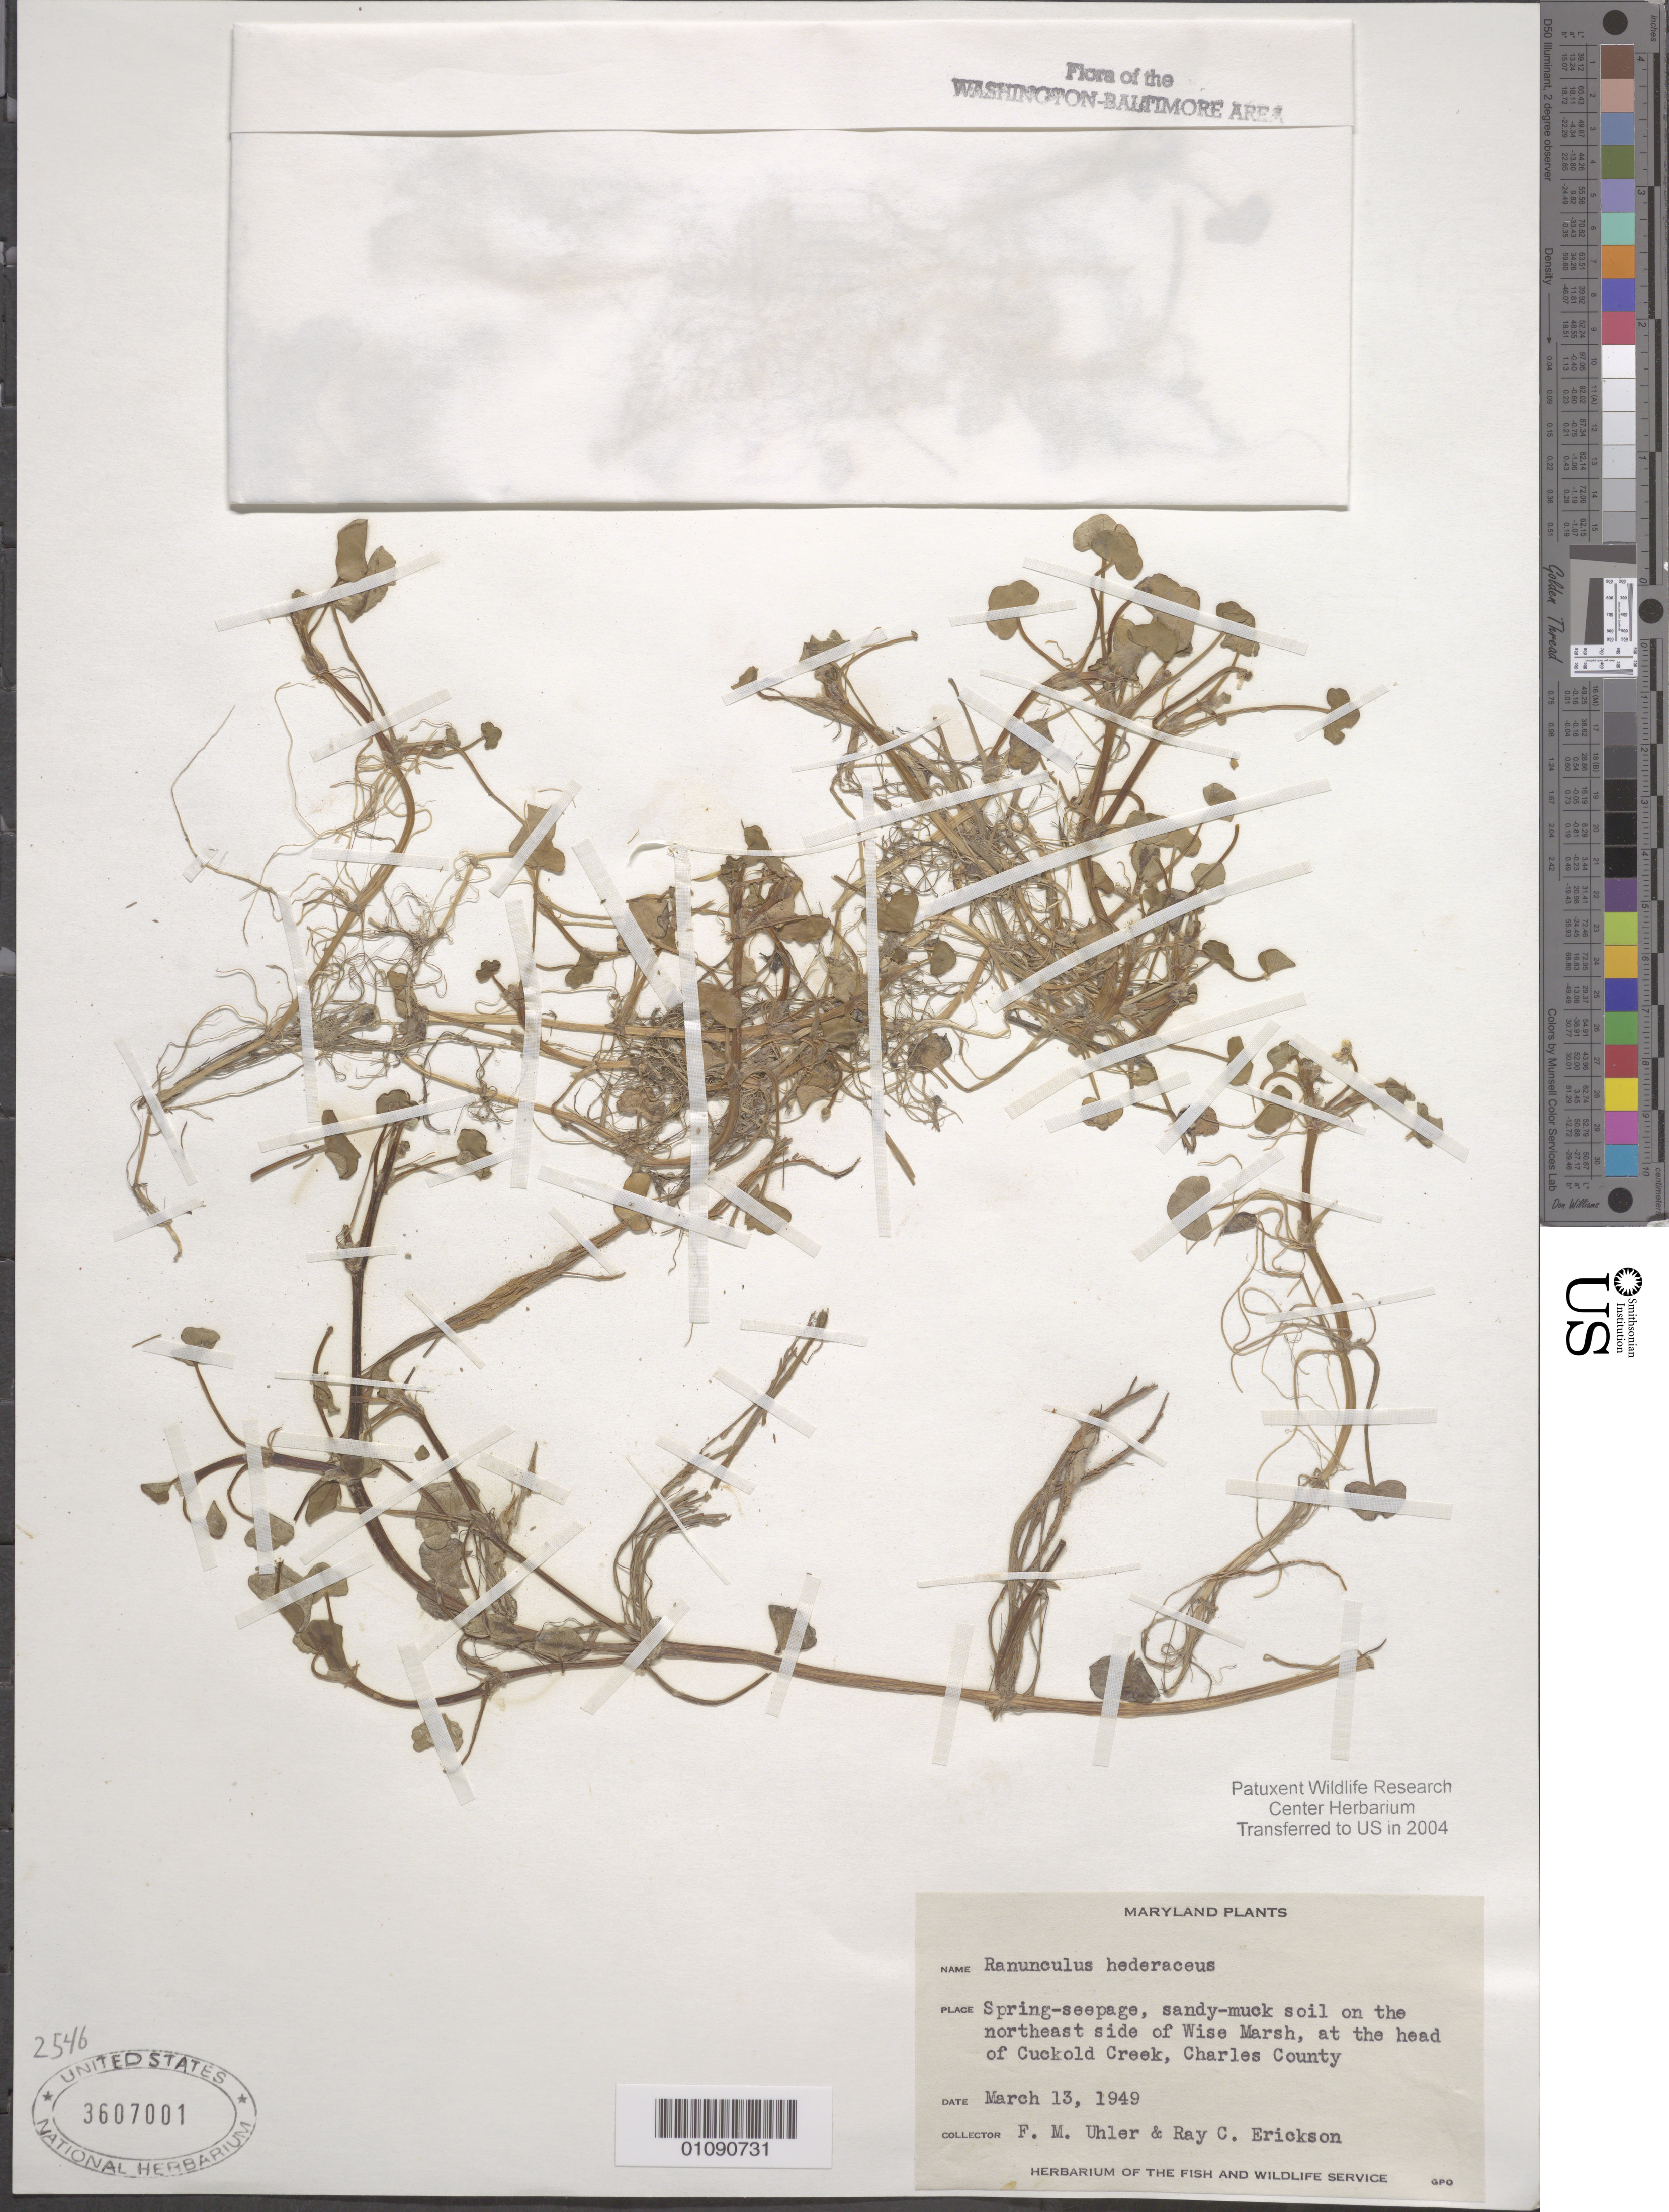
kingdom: Plantae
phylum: Tracheophyta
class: Magnoliopsida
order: Ranunculales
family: Ranunculaceae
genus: Ranunculus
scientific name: Ranunculus hederaceus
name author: L.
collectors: F. M. Uhler & R. Erickson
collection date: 1949-05-13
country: United States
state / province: Maryland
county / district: Charles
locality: N.E. side of Wise Marsh, at the head of Cuckold Creek.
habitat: Spring-seepage, sandy-muck soil.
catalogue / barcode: US 3607001